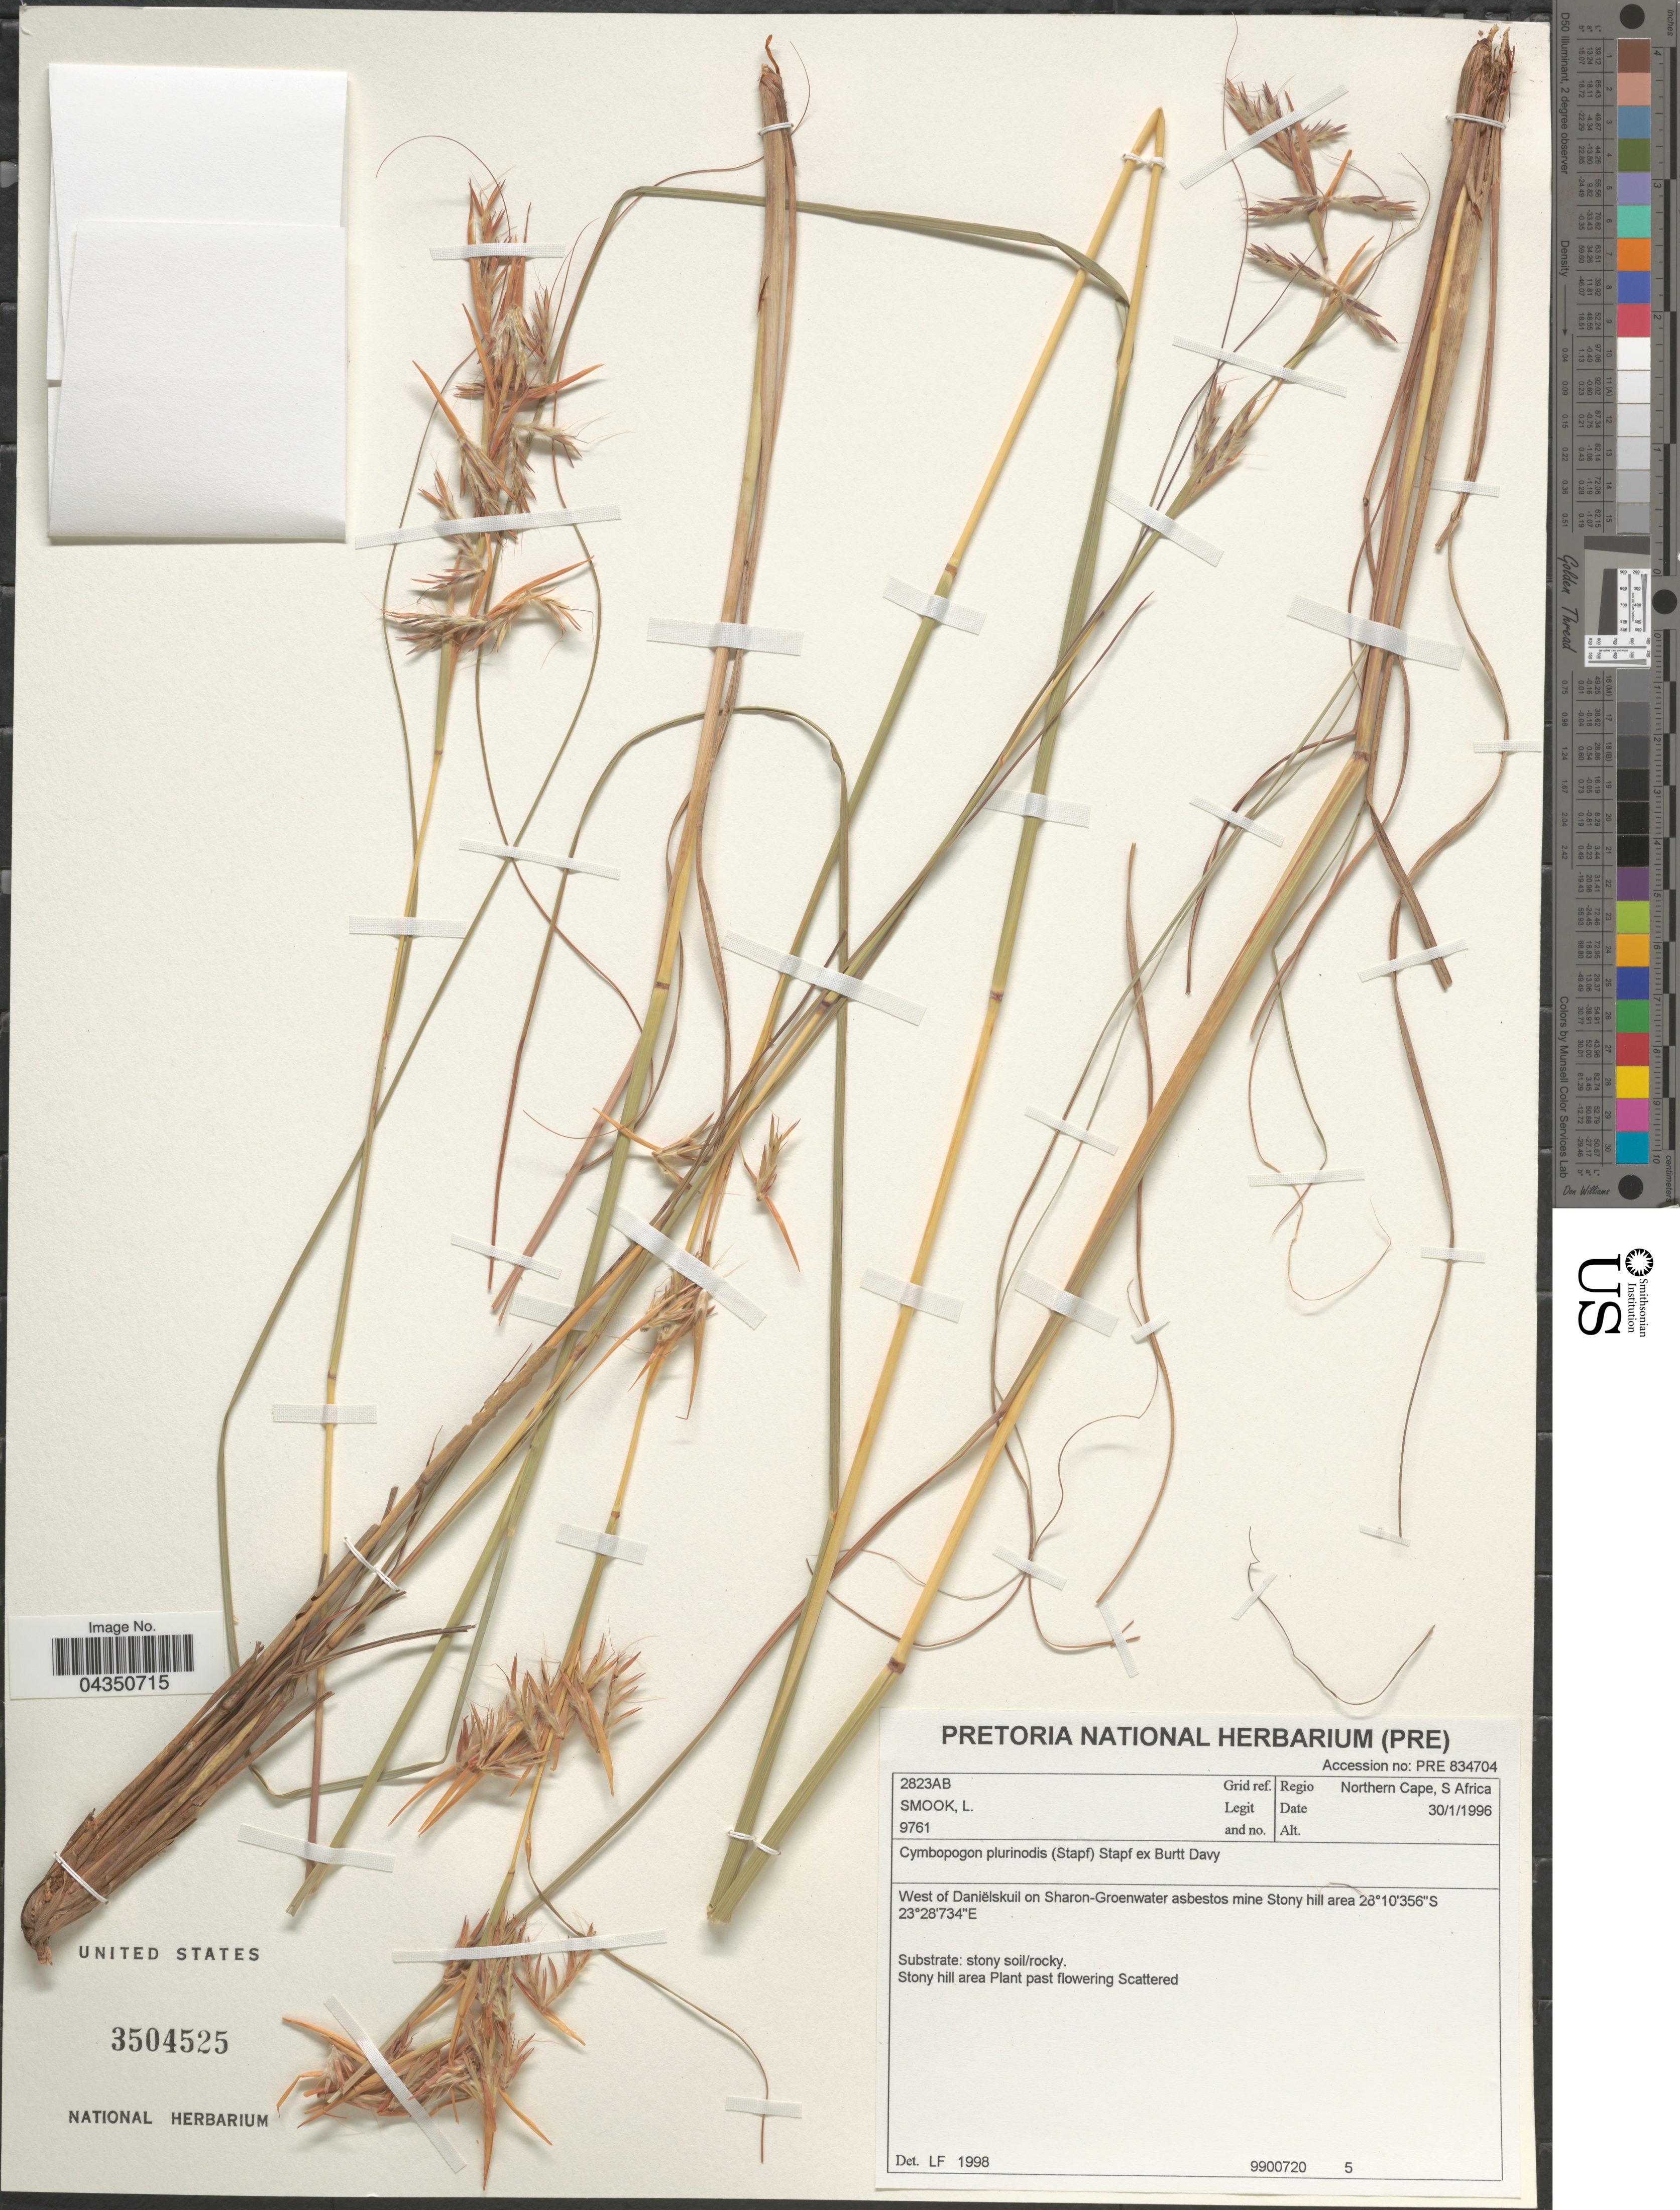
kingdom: Plantae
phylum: Tracheophyta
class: Liliopsida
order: Poales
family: Poaceae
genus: Cymbopogon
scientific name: Cymbopogon pospischillii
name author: (K. Schum.) C.E. Hubb.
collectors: L. Smook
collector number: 9761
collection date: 1996-01-30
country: South Africa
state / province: Northern Cape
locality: Grid ref. 2823AB. Regio S Africa. West of Daniëlskuil on Sharon-Groenwater asbestos mine Stony hill area.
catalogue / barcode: US 3504525